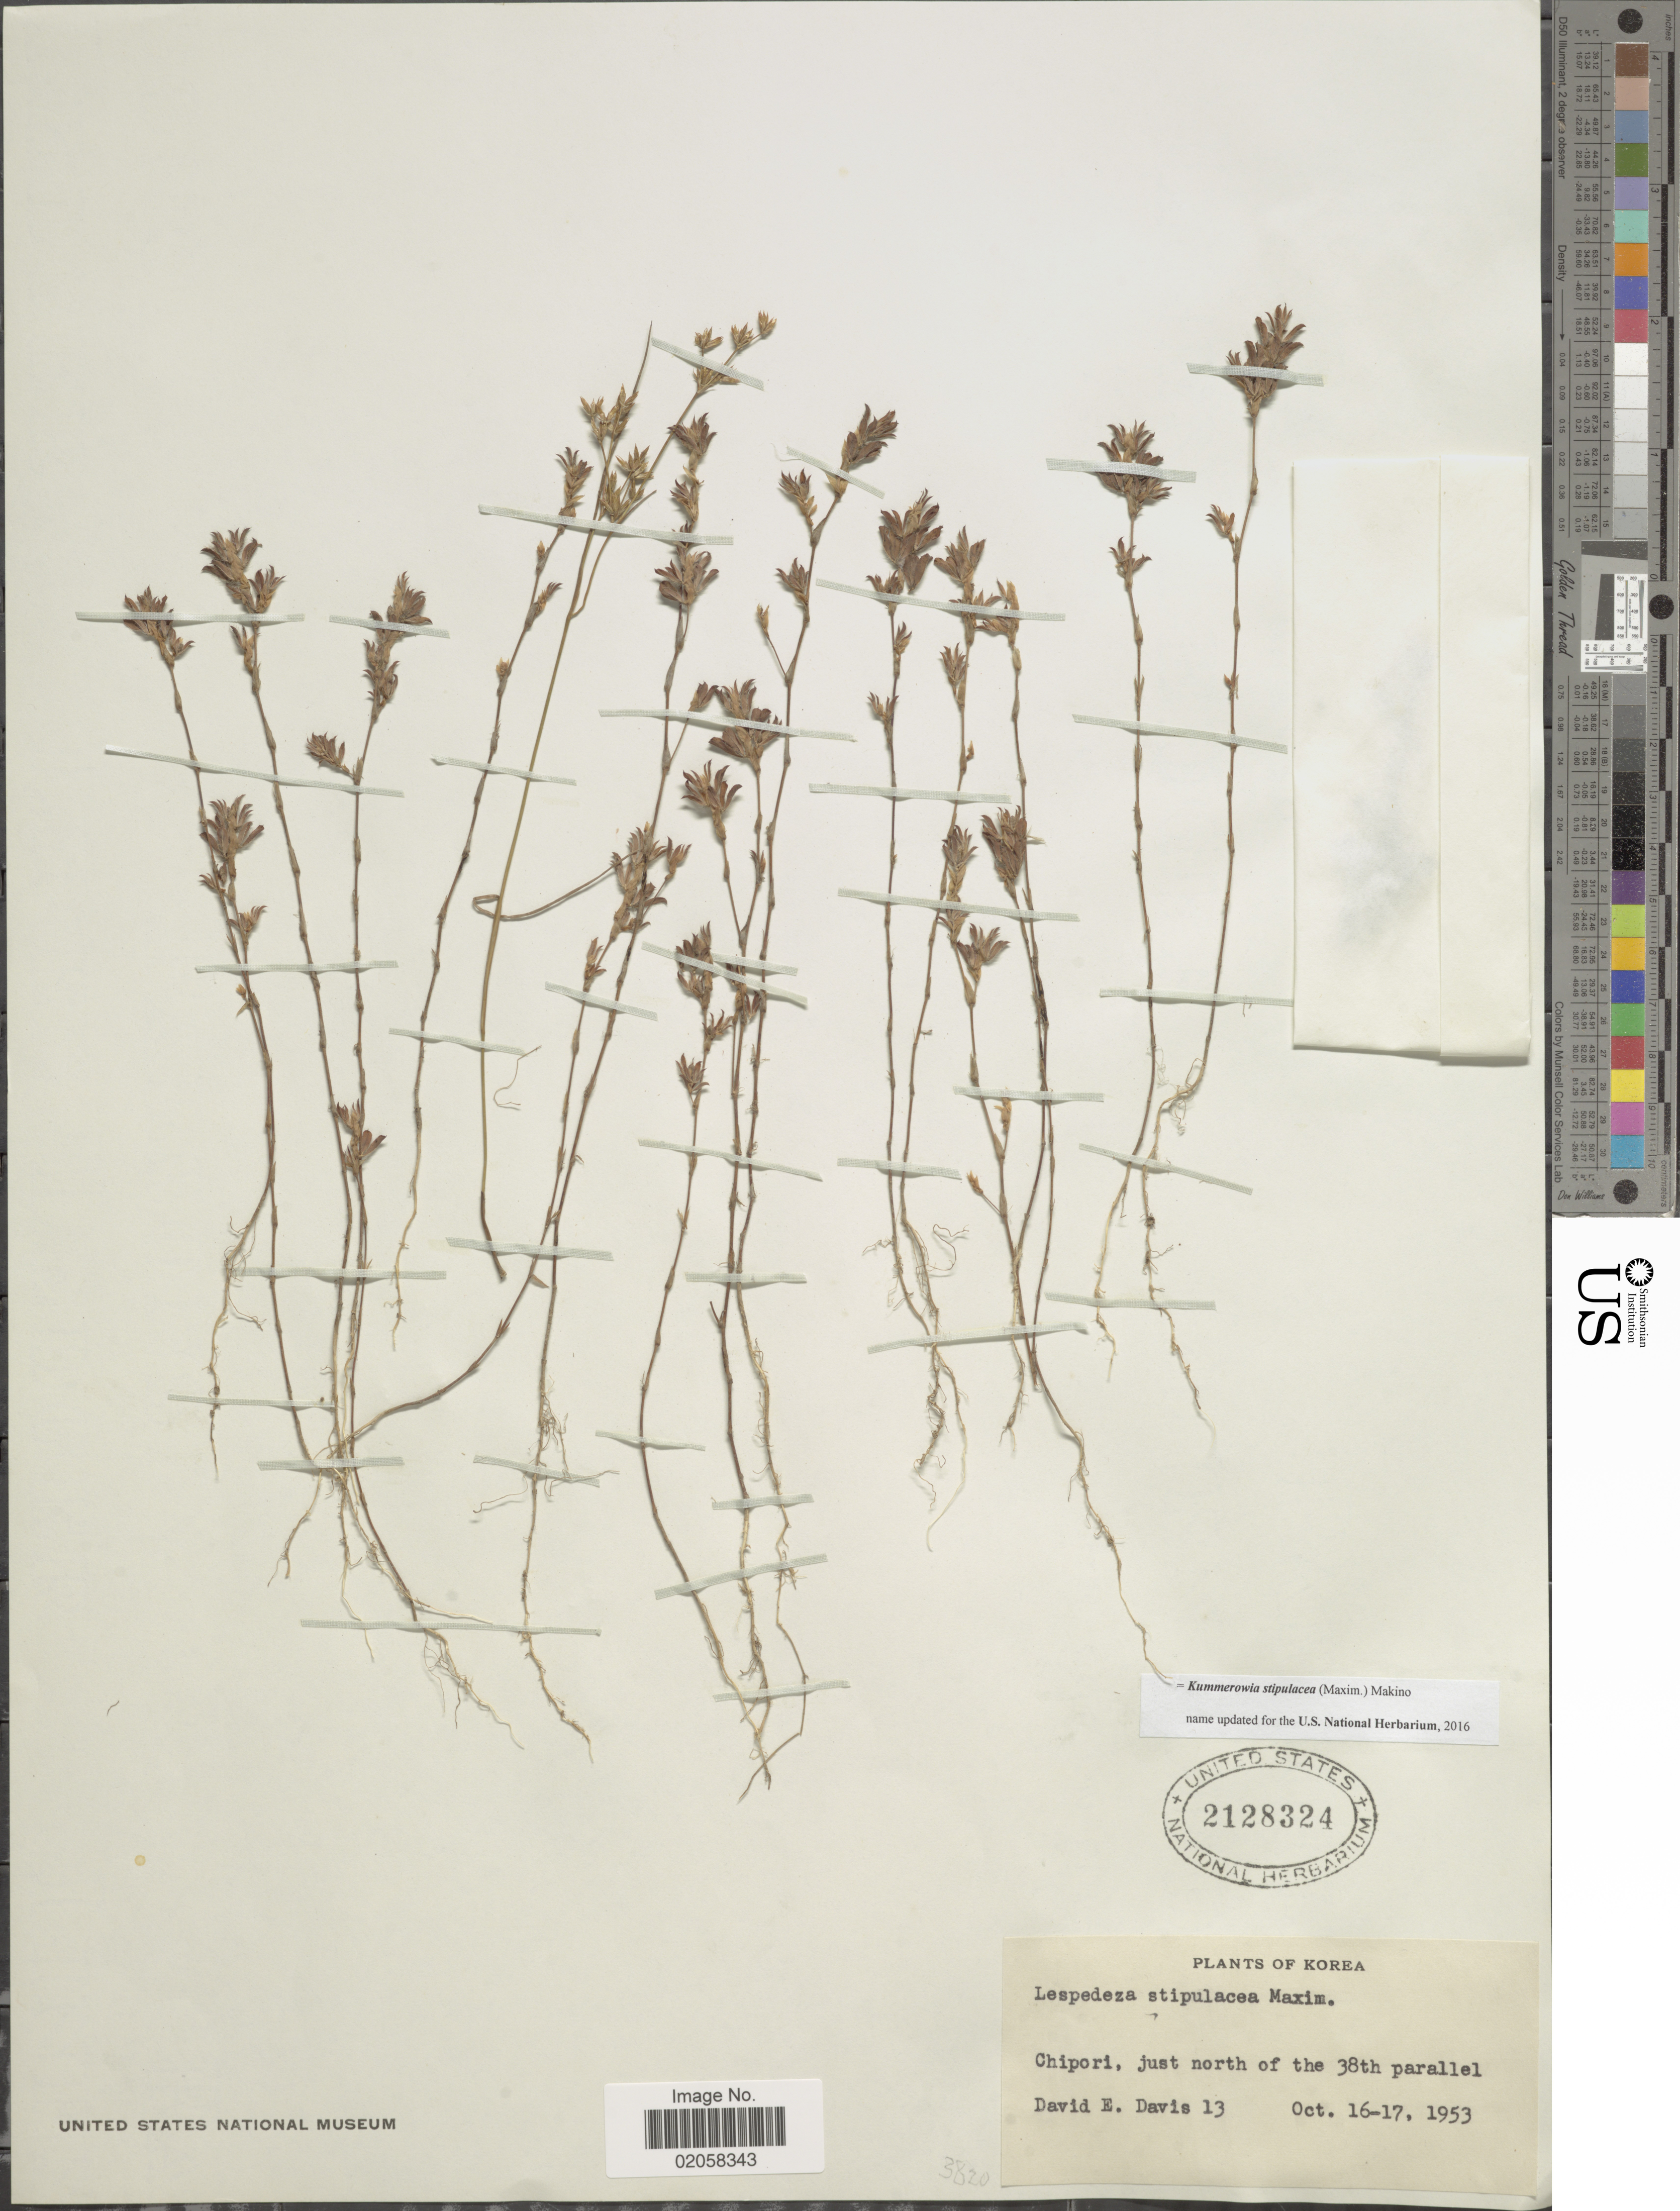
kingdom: Plantae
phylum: Tracheophyta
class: Magnoliopsida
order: Fabales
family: Fabaceae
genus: Kummerowia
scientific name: Kummerowia stipulacea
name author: (Maxim.) Makino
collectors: D. Davis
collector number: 13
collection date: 1953-10-16/1953-10-17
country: South Korea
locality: Chipori, just north of the 38th parallel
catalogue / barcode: US 2128324